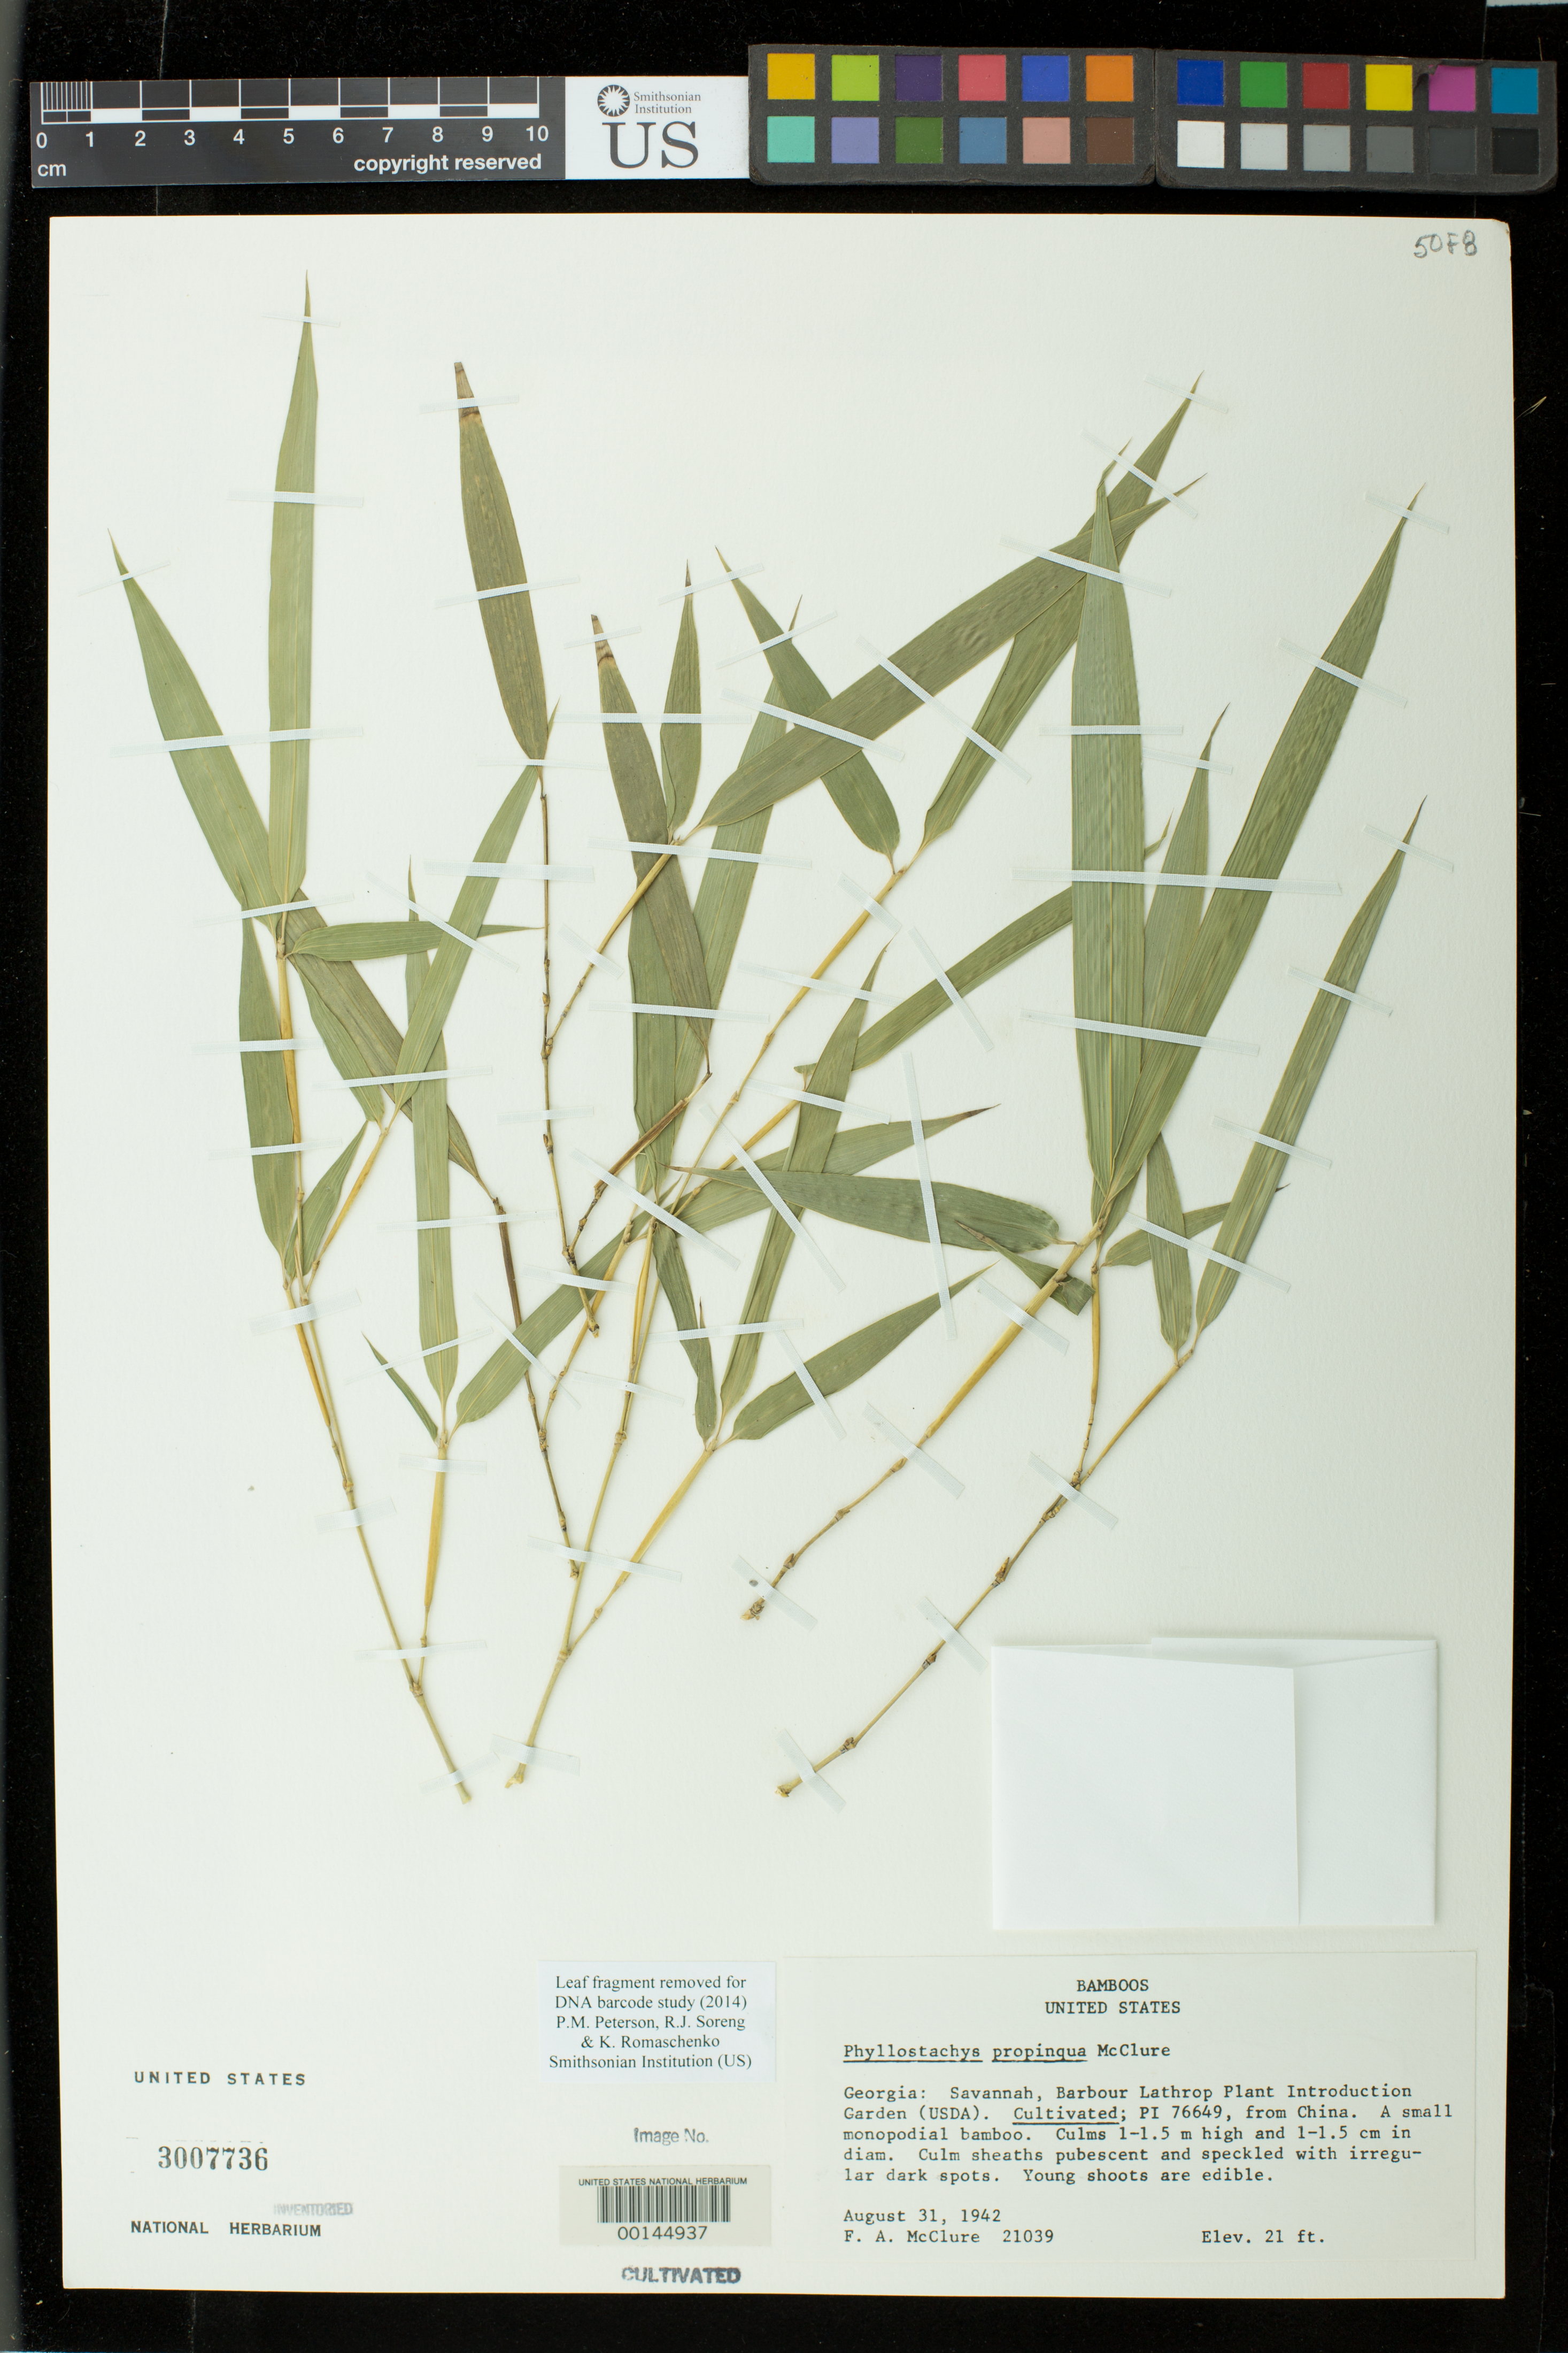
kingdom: Plantae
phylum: Tracheophyta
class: Liliopsida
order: Poales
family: Poaceae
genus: Phyllostachys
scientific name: Phyllostachys propinqua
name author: McClure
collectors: F. A. McClure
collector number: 21039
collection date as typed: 31 Aug 1942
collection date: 1942-08-31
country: United States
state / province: Georgia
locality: Savannah, barbour lathrop p.i. garden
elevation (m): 6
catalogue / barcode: US 3007736